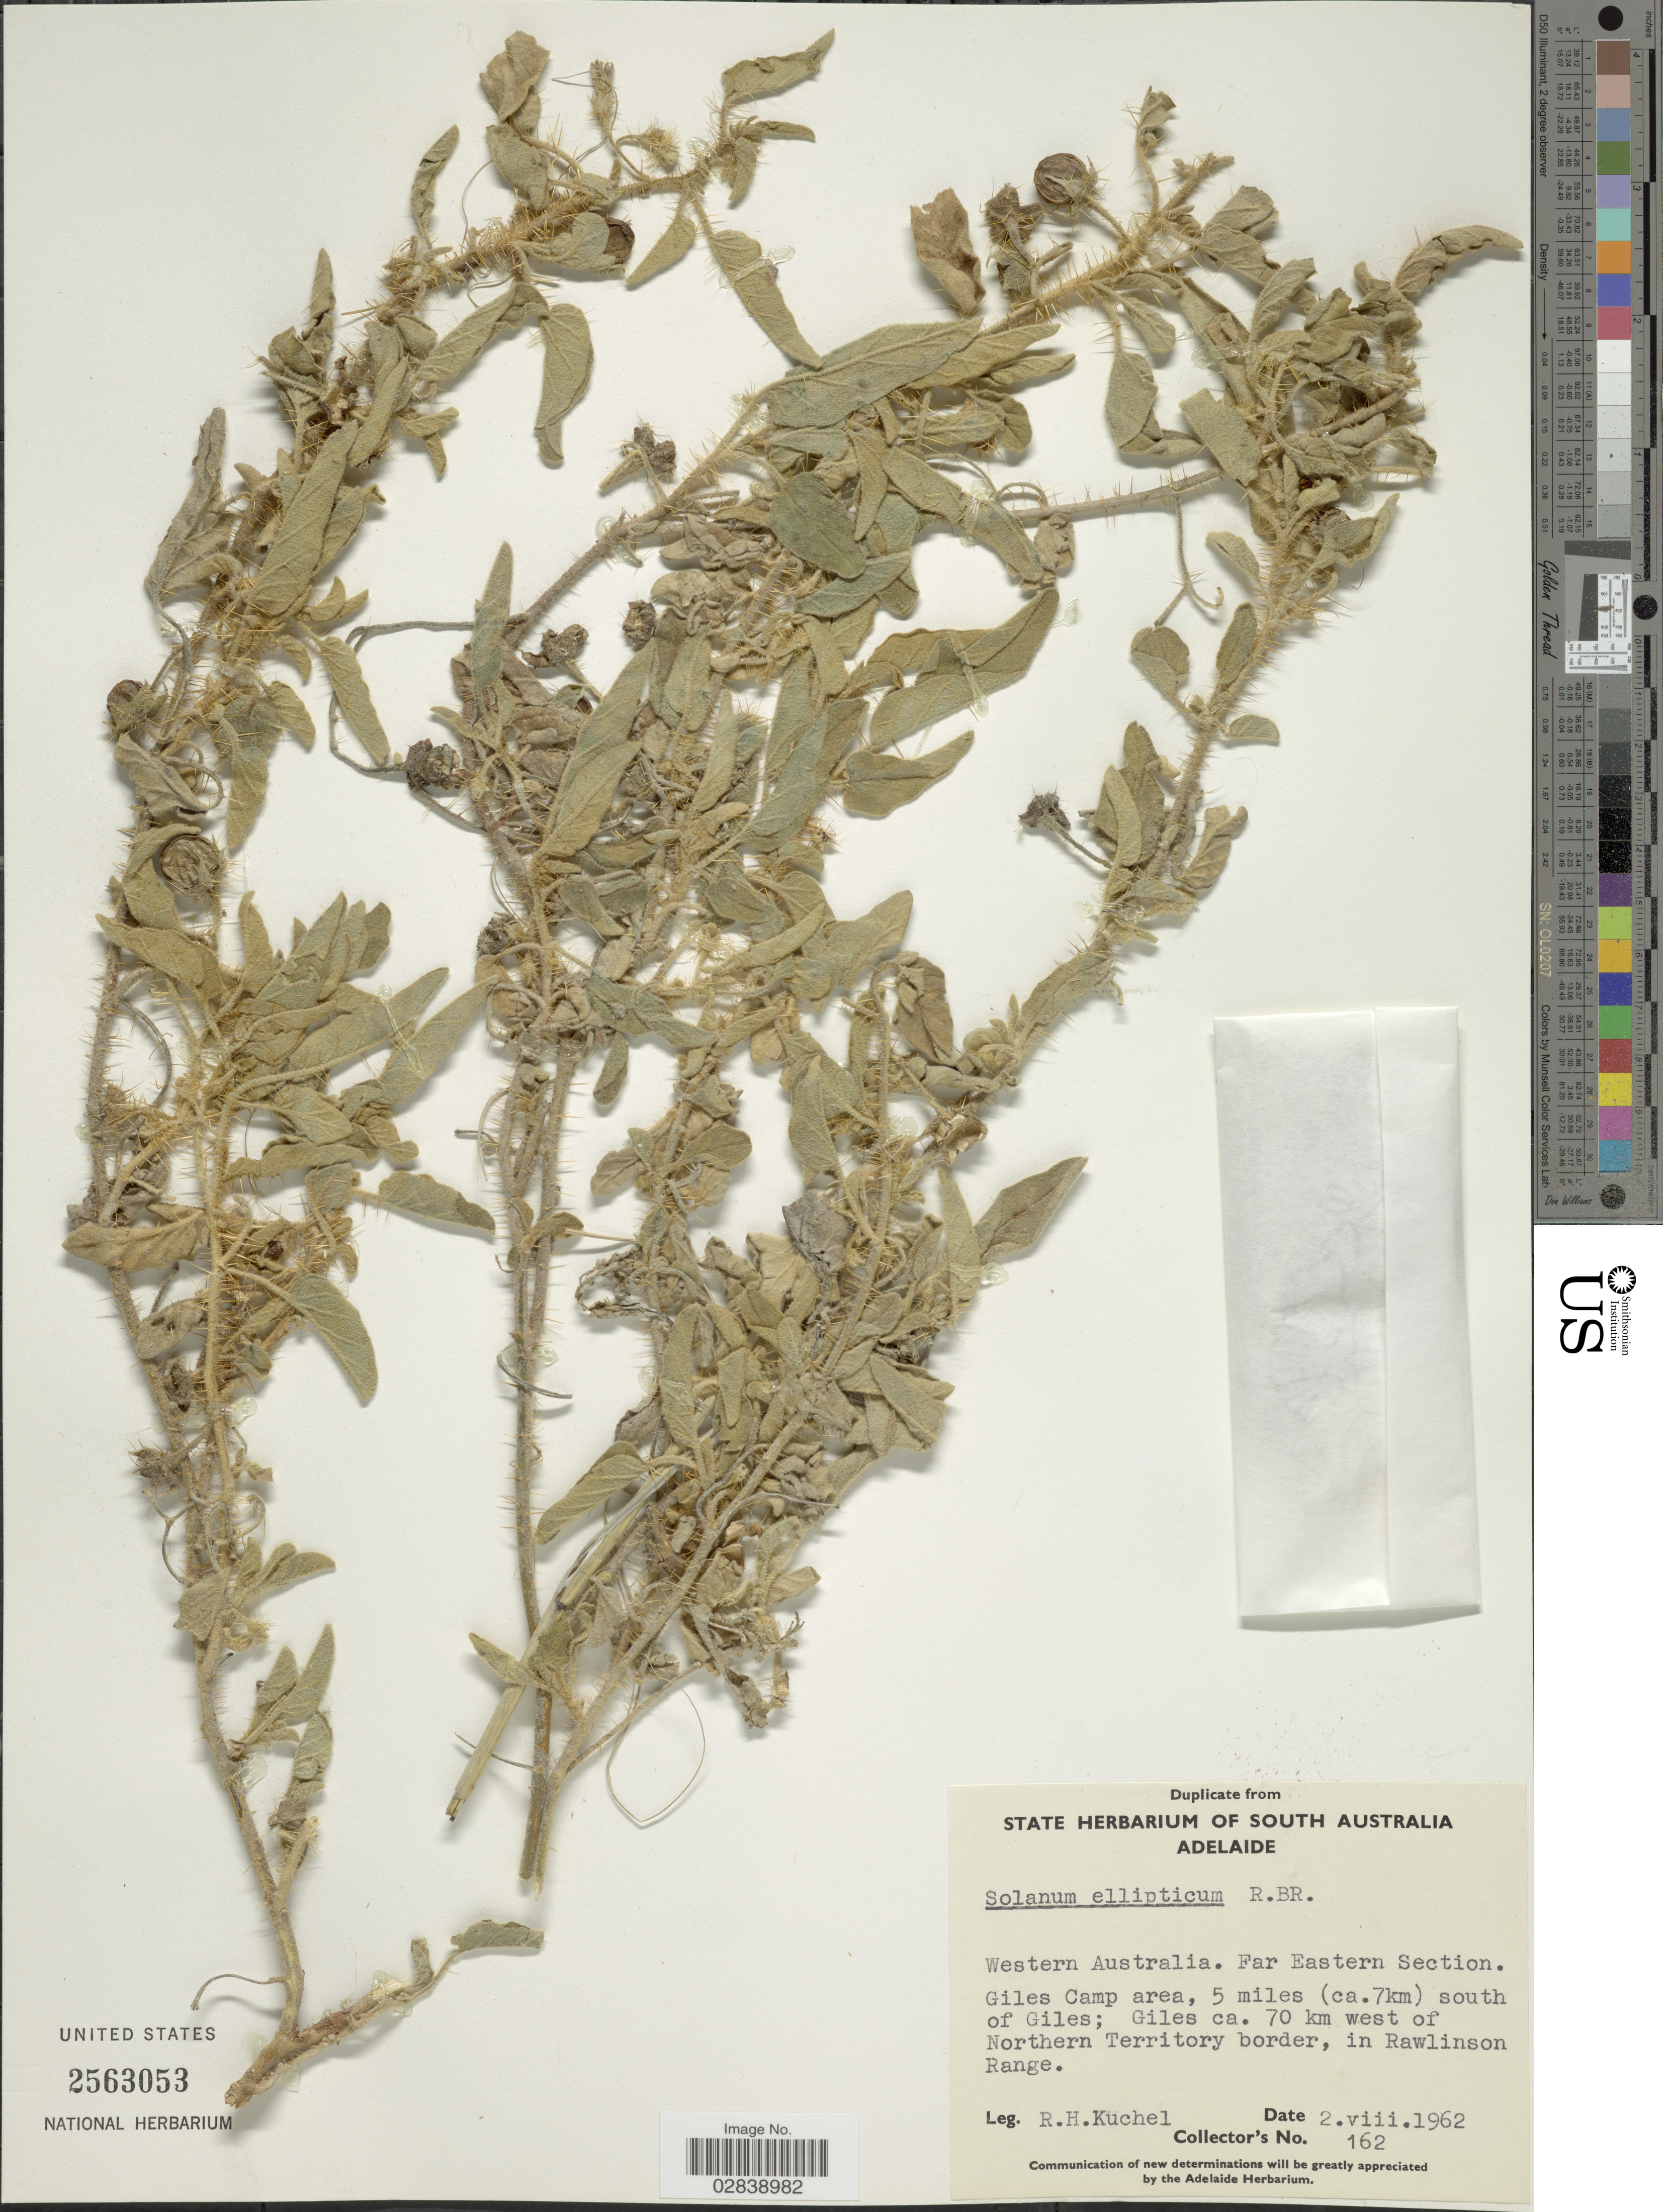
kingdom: Plantae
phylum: Tracheophyta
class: Magnoliopsida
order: Solanales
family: Solanaceae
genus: Solanum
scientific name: Solanum ellipticum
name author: R. Br.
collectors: R. Kuchel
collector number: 162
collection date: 1962-08-02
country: Australia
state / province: Western Australia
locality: Far Eastern Section. Giles Camp area, 5 miles (ca. 7km) south of Giles; Giles ca. 70 km west Northern Territory border, in Rawlinson Range.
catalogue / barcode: US 2563053